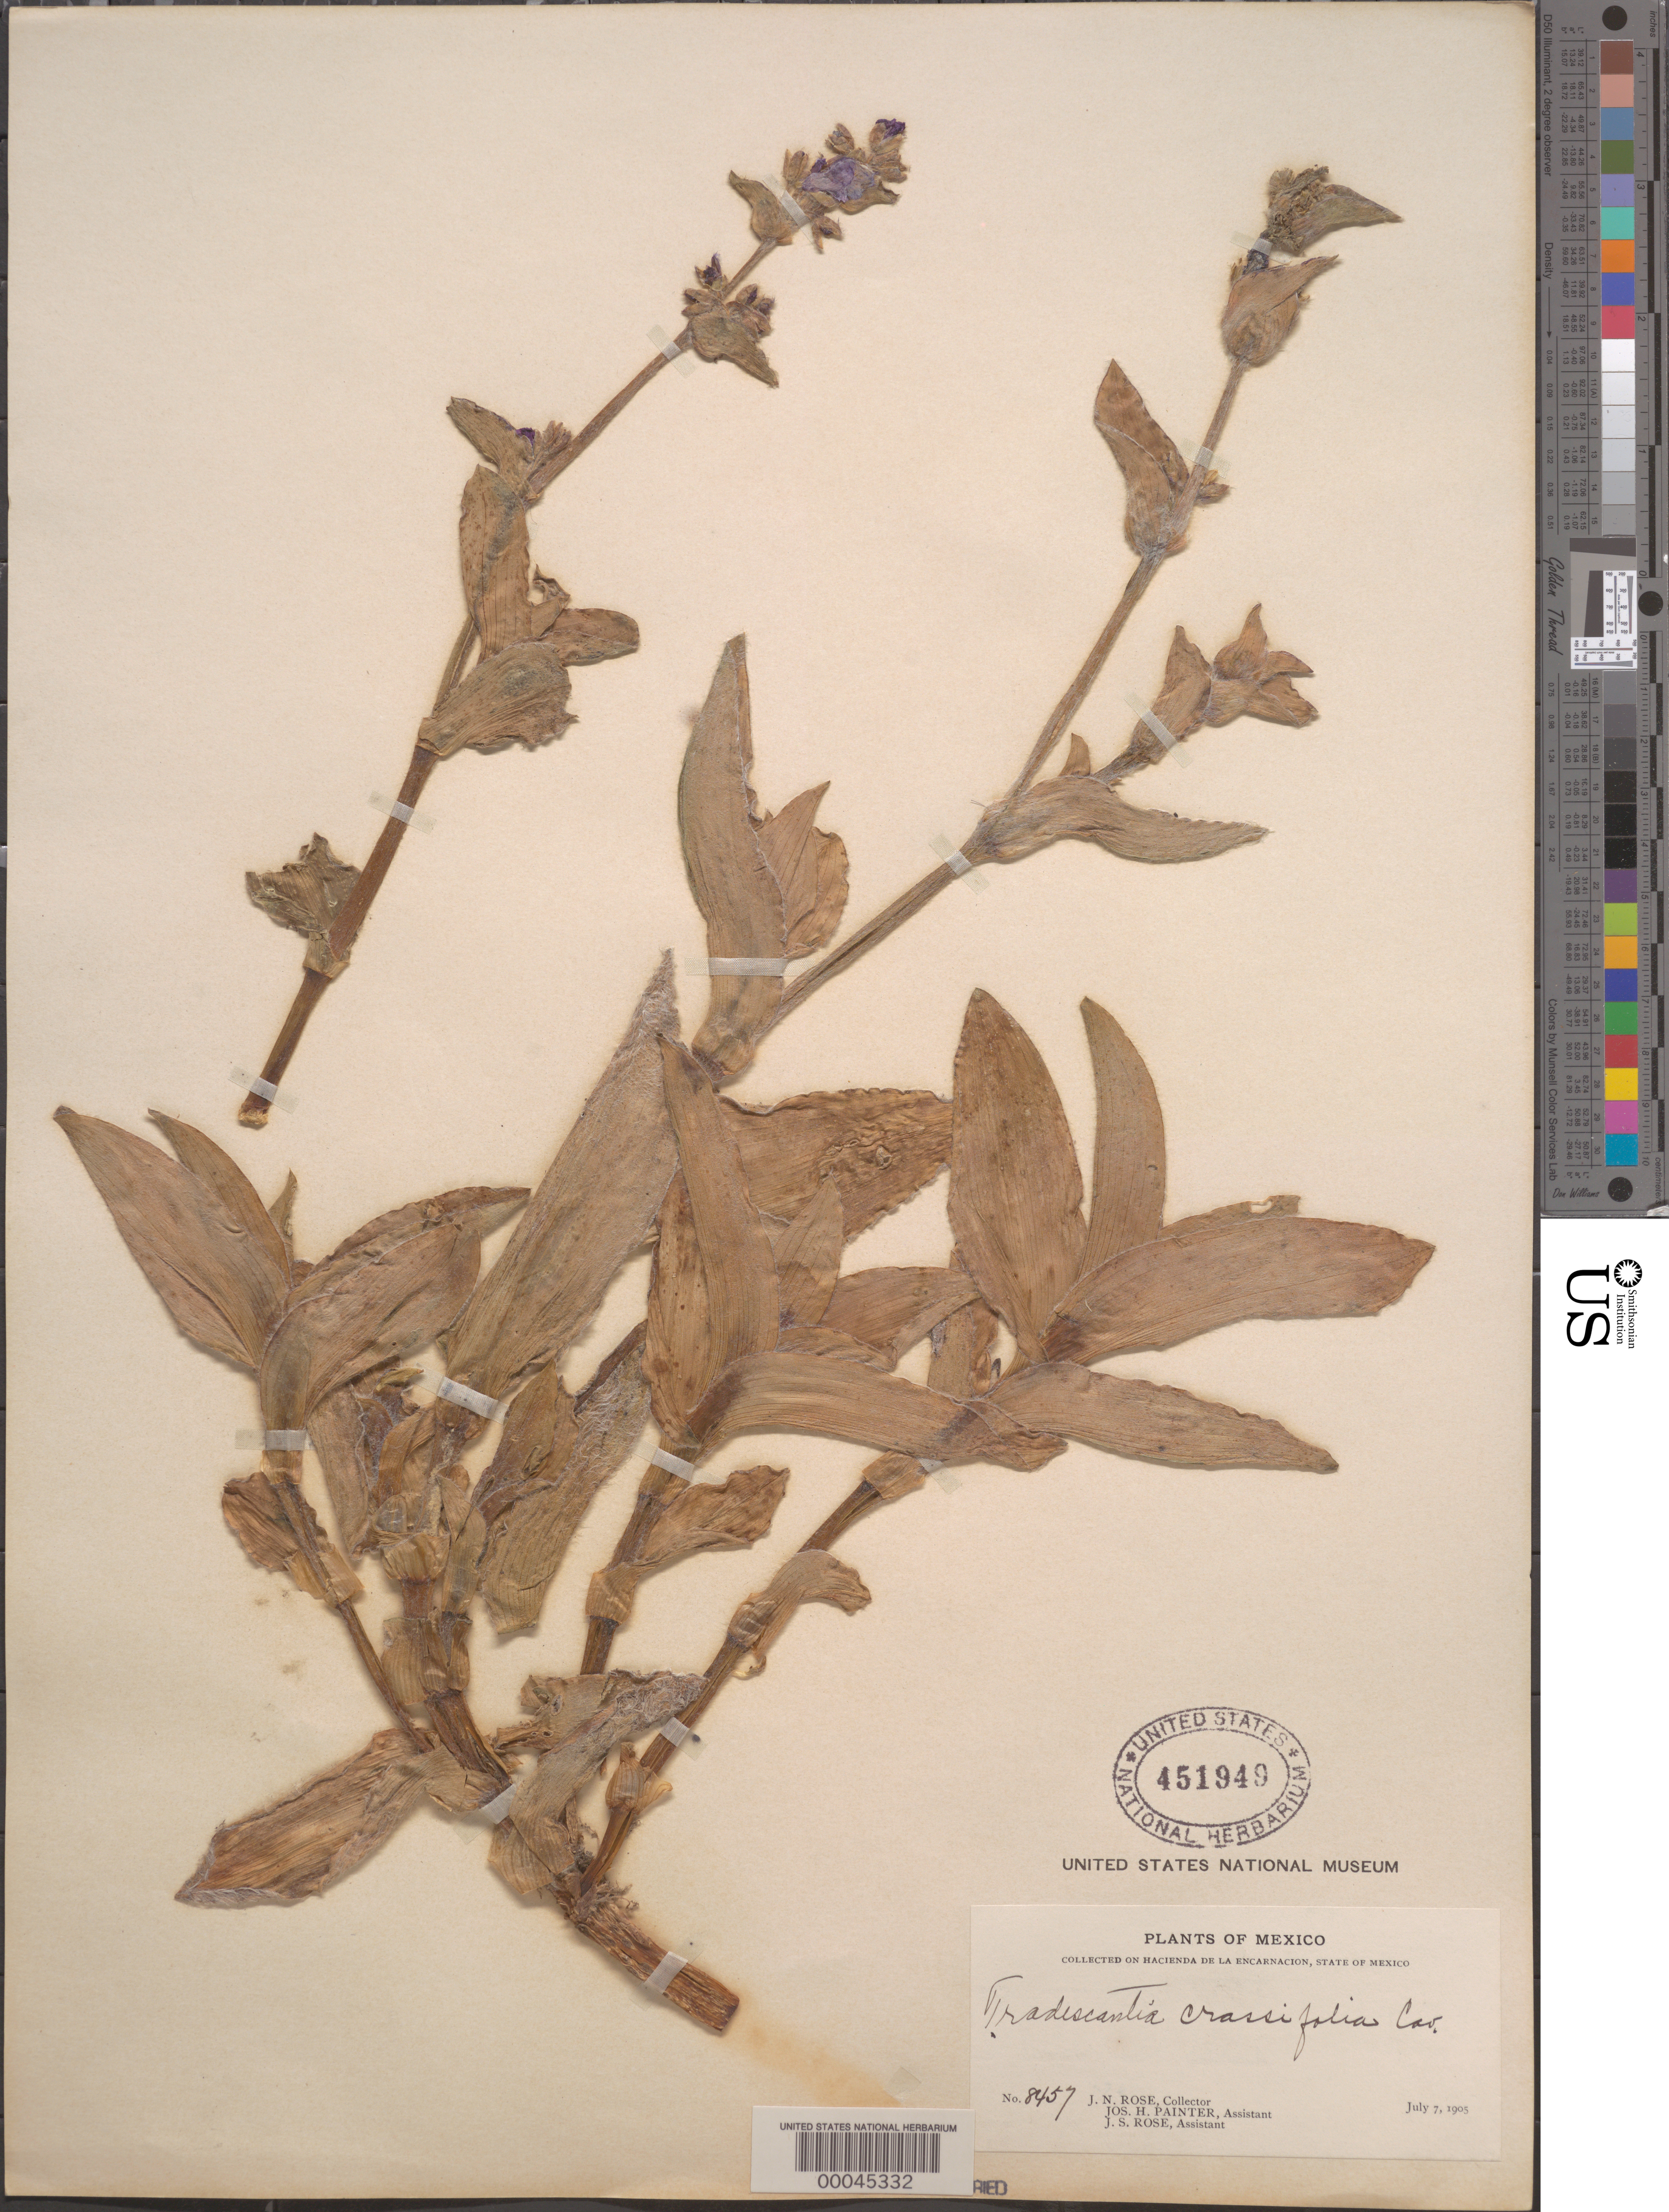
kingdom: Plantae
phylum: Tracheophyta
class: Liliopsida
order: Commelinales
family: Commelinaceae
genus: Tradescantia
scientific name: Tradescantia crassifolia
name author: Cav.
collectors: J. N. Rose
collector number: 8457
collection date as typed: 07 Jul 1905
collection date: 1905-07-07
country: Mexico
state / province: México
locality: Hacienda de la Encarnacion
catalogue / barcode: US 451949